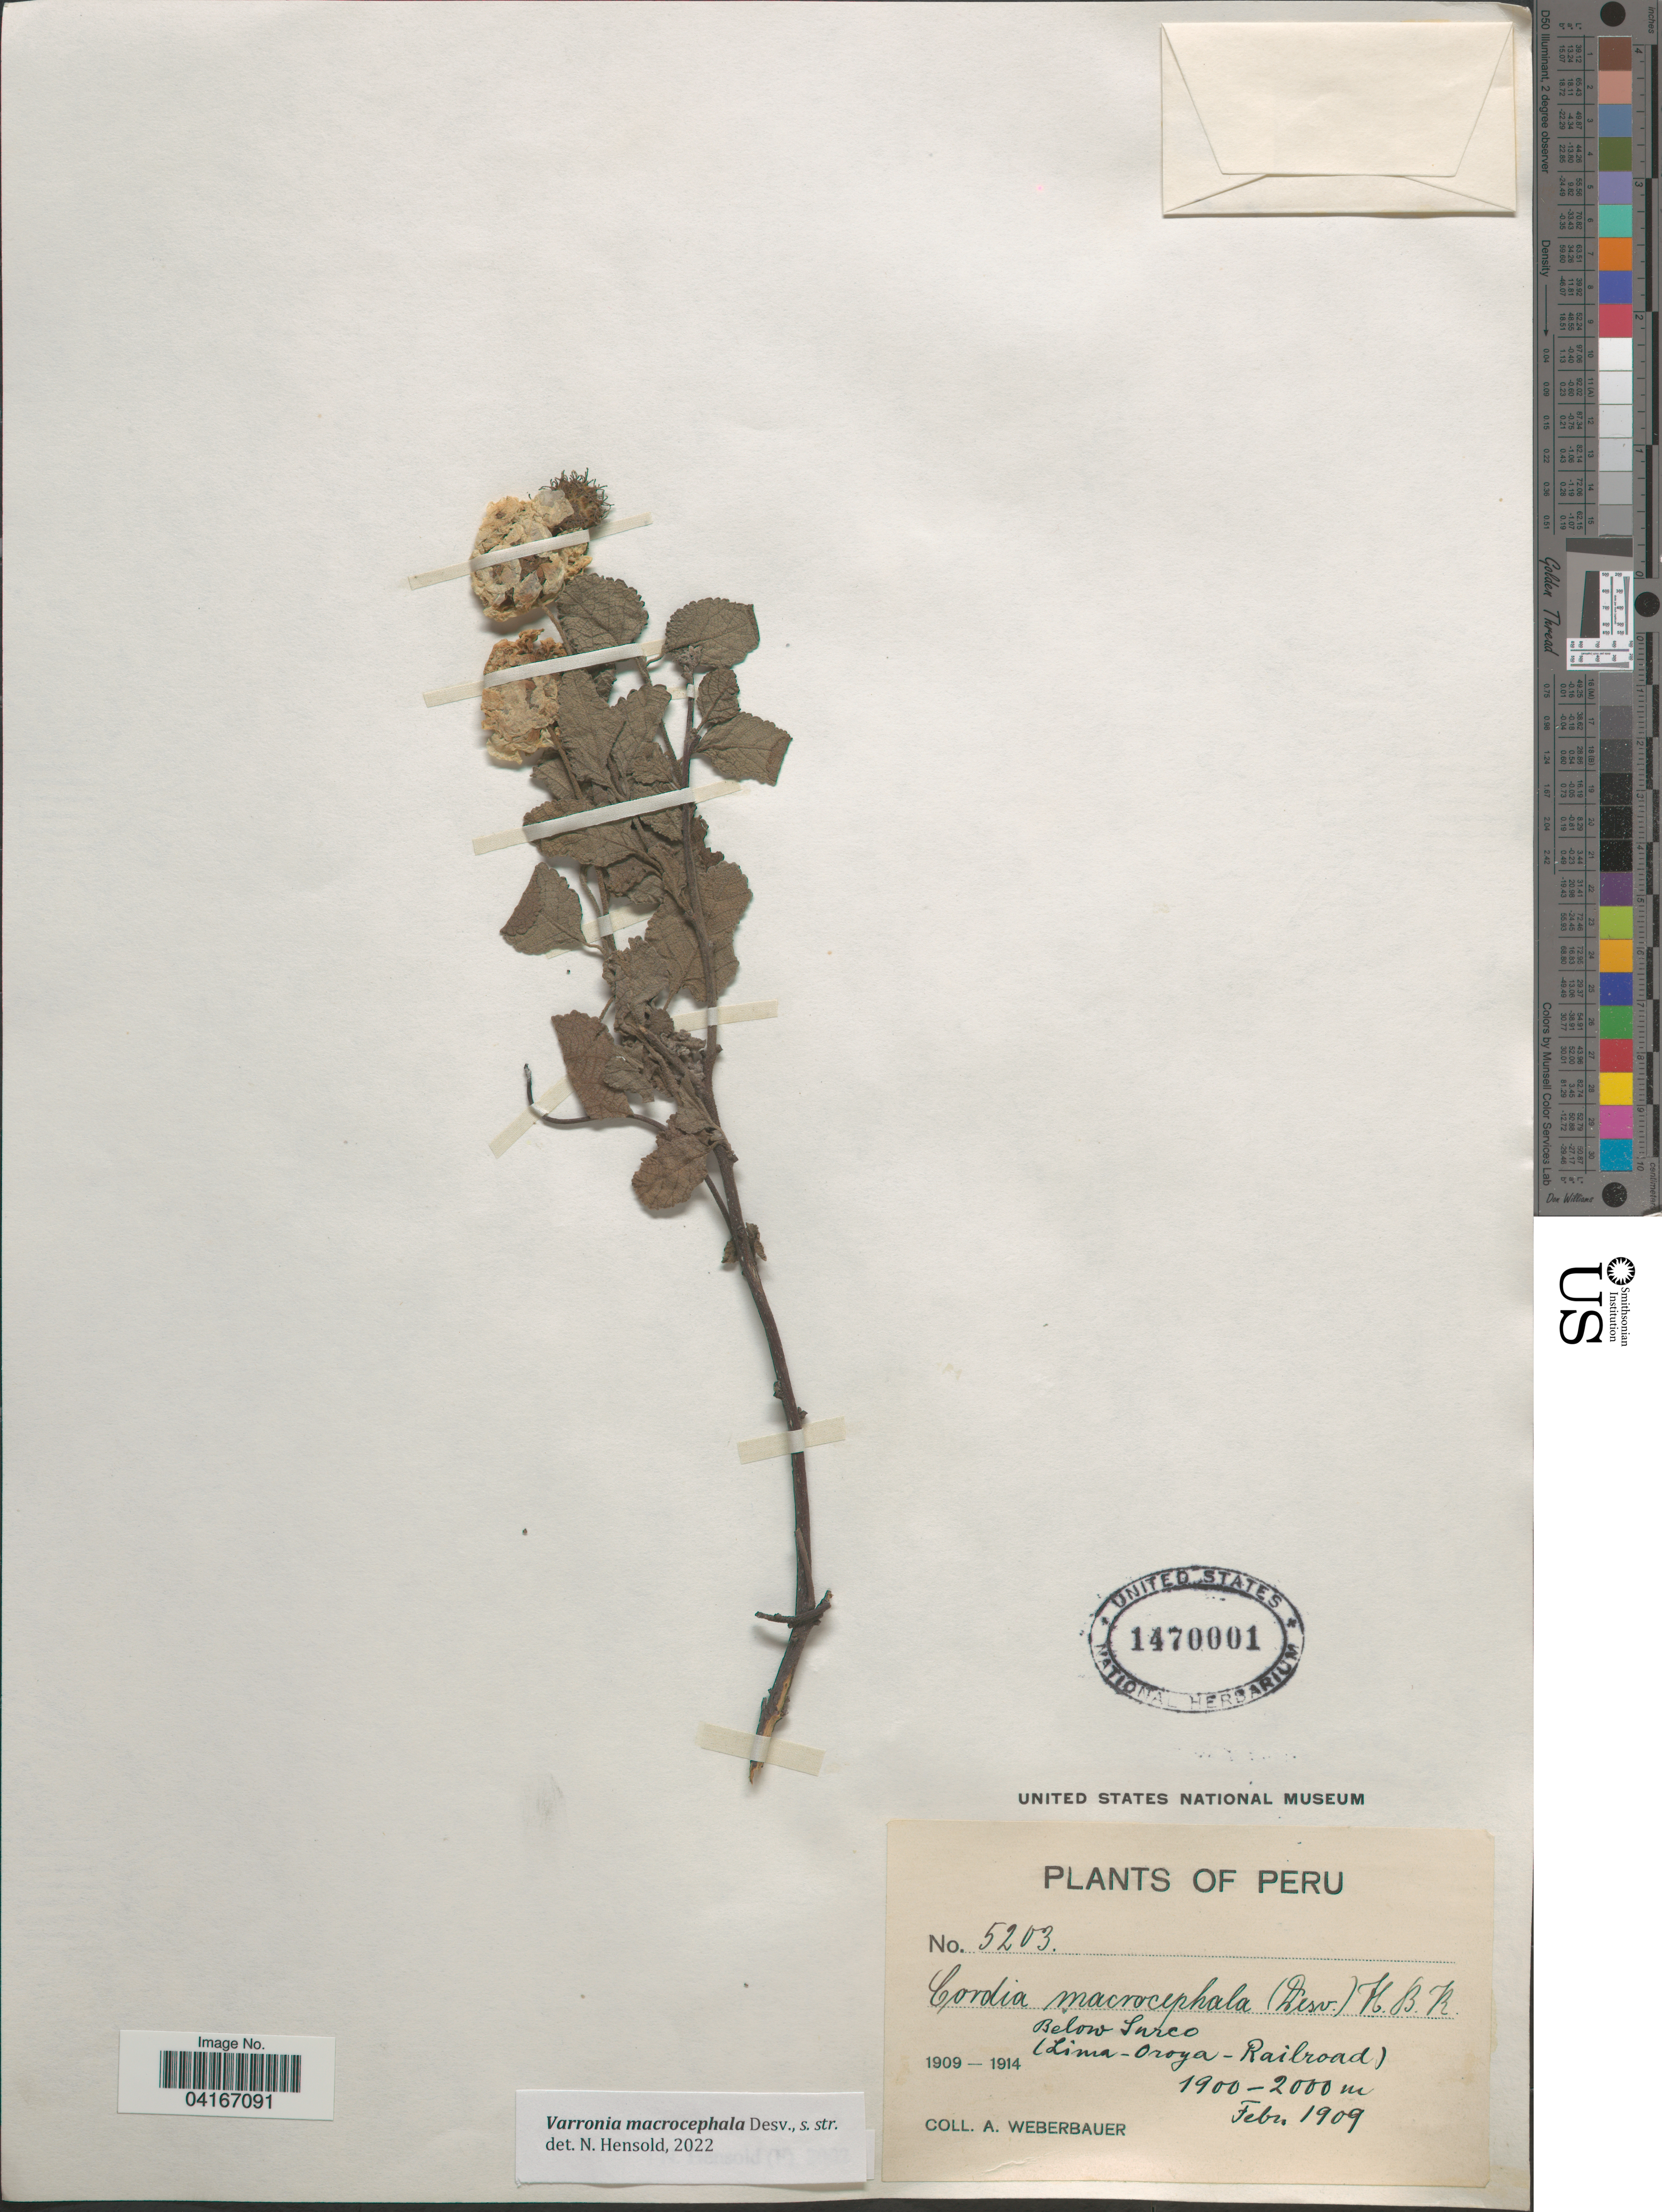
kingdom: Plantae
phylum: Tracheophyta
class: Magnoliopsida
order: Boraginales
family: Cordiaceae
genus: Varronia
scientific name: Varronia macrocephala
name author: Desv.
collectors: A. Weberbauer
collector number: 5203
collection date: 1909-02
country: Peru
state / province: Lima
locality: Below Surco. (Lima-Oroya-Railroad).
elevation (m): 1900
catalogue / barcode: US 1470001